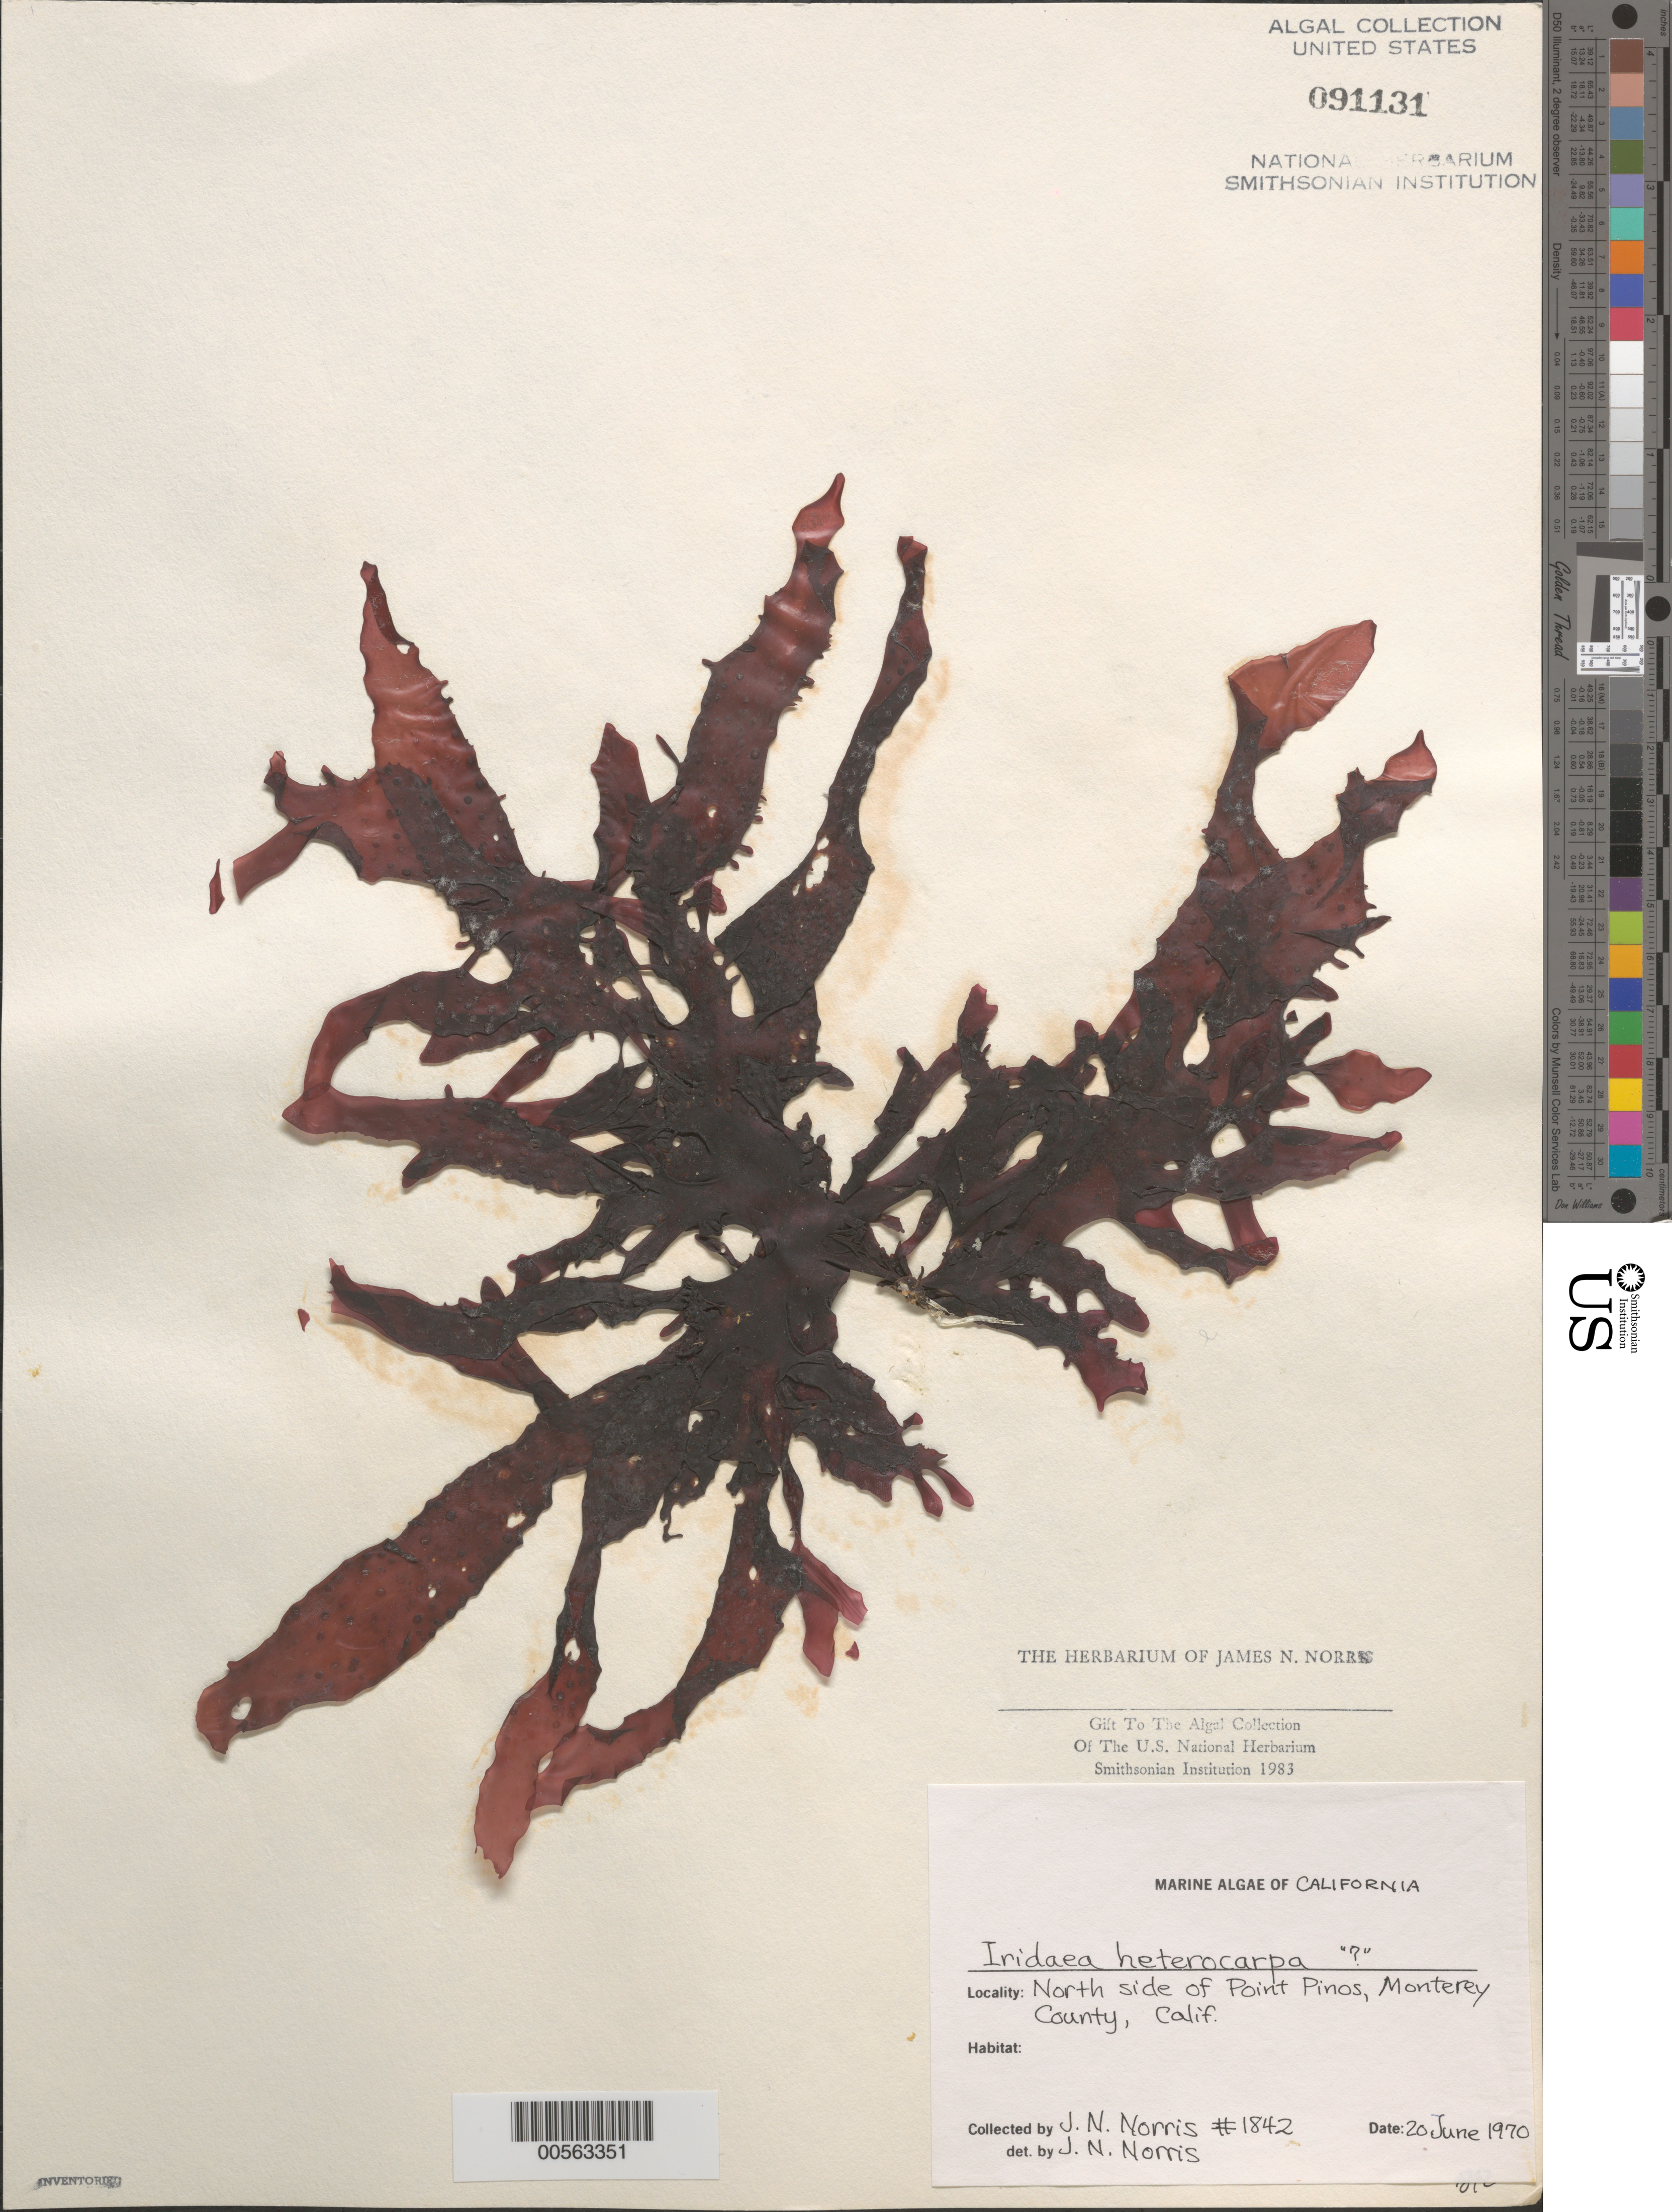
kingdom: Plantae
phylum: Rhodophyta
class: Florideophyceae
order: Gigartinales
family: Gigartinaceae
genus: Chondrus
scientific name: Chondrus crispus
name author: Stackh.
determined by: Algae name updating Project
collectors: J. N. Norris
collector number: JN-1842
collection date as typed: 20 Jun 1970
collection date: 1970-06-20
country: United States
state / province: California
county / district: Monterey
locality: Point Pinos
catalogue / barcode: US 91131